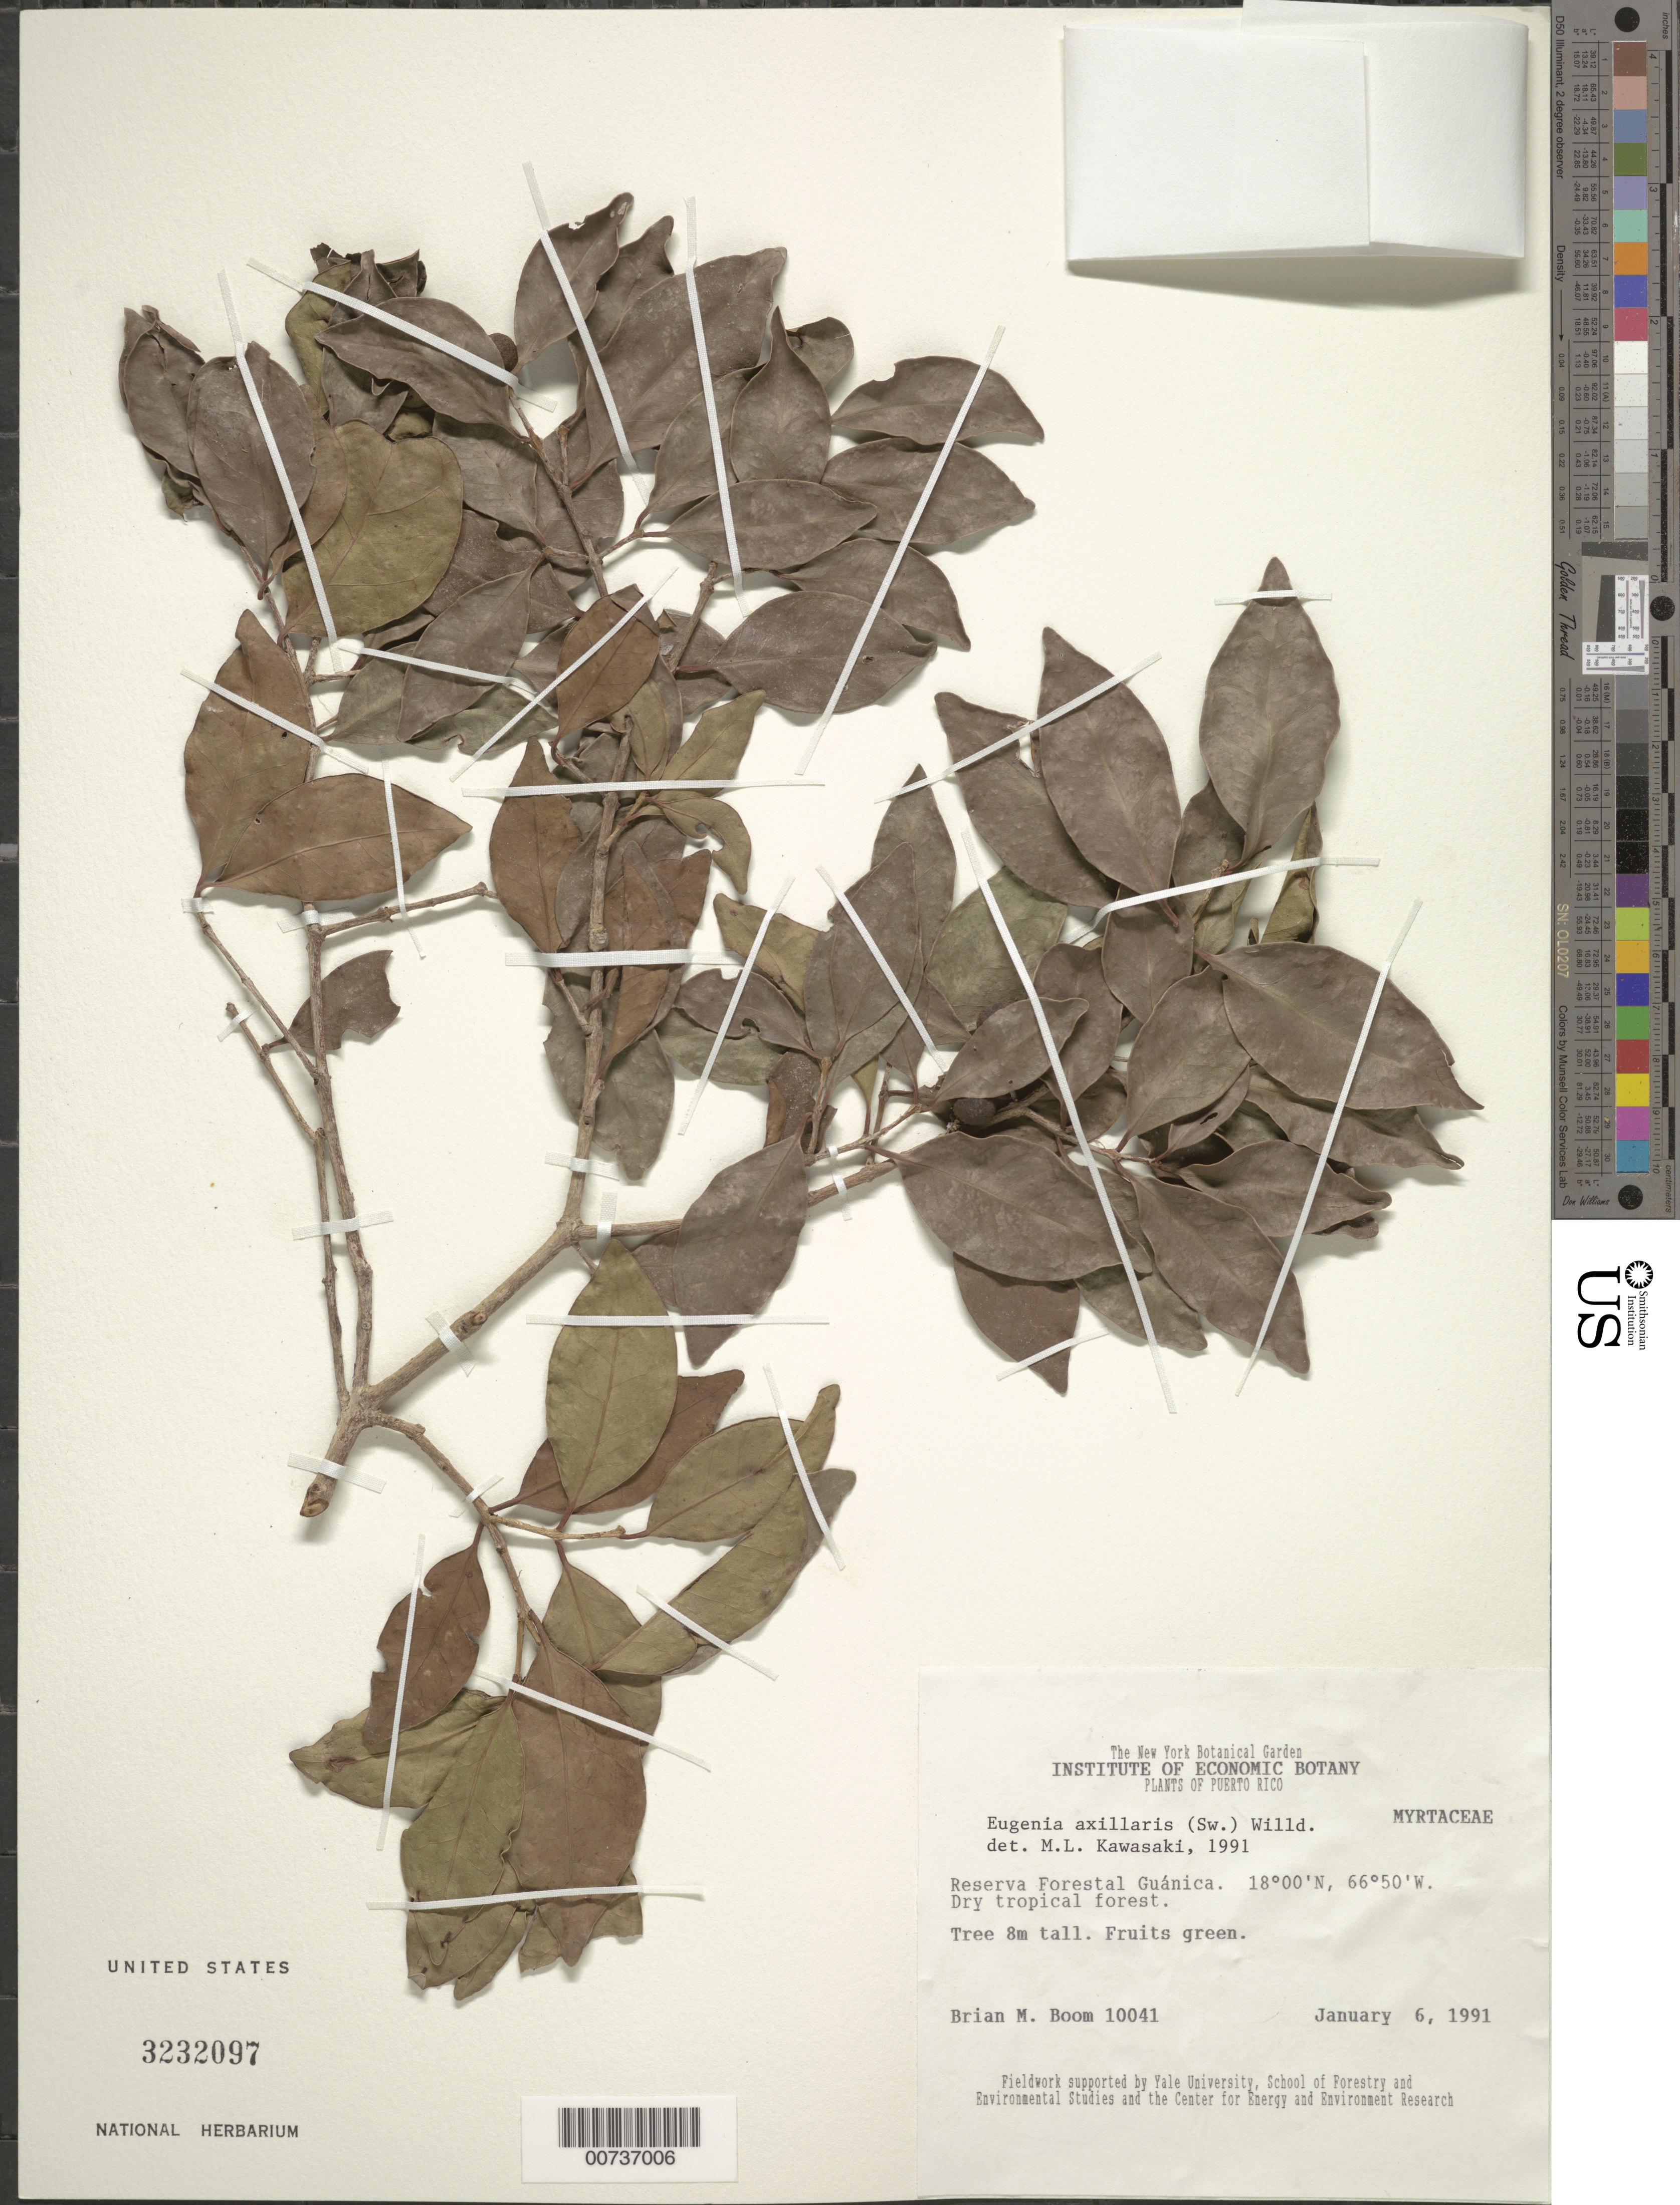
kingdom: Plantae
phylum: Tracheophyta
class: Magnoliopsida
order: Myrtales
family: Myrtaceae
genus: Eugenia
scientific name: Eugenia axillaris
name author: (Sw.) Willd.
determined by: Kawasaki, María L.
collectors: B. M. Boom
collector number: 10041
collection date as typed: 06 Jan 1991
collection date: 1991-01-06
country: Puerto Rico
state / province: Guánica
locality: Reserva Forestal Guánica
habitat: Dry Tropical Forest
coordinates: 18, -66.83333333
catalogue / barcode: US 3232097